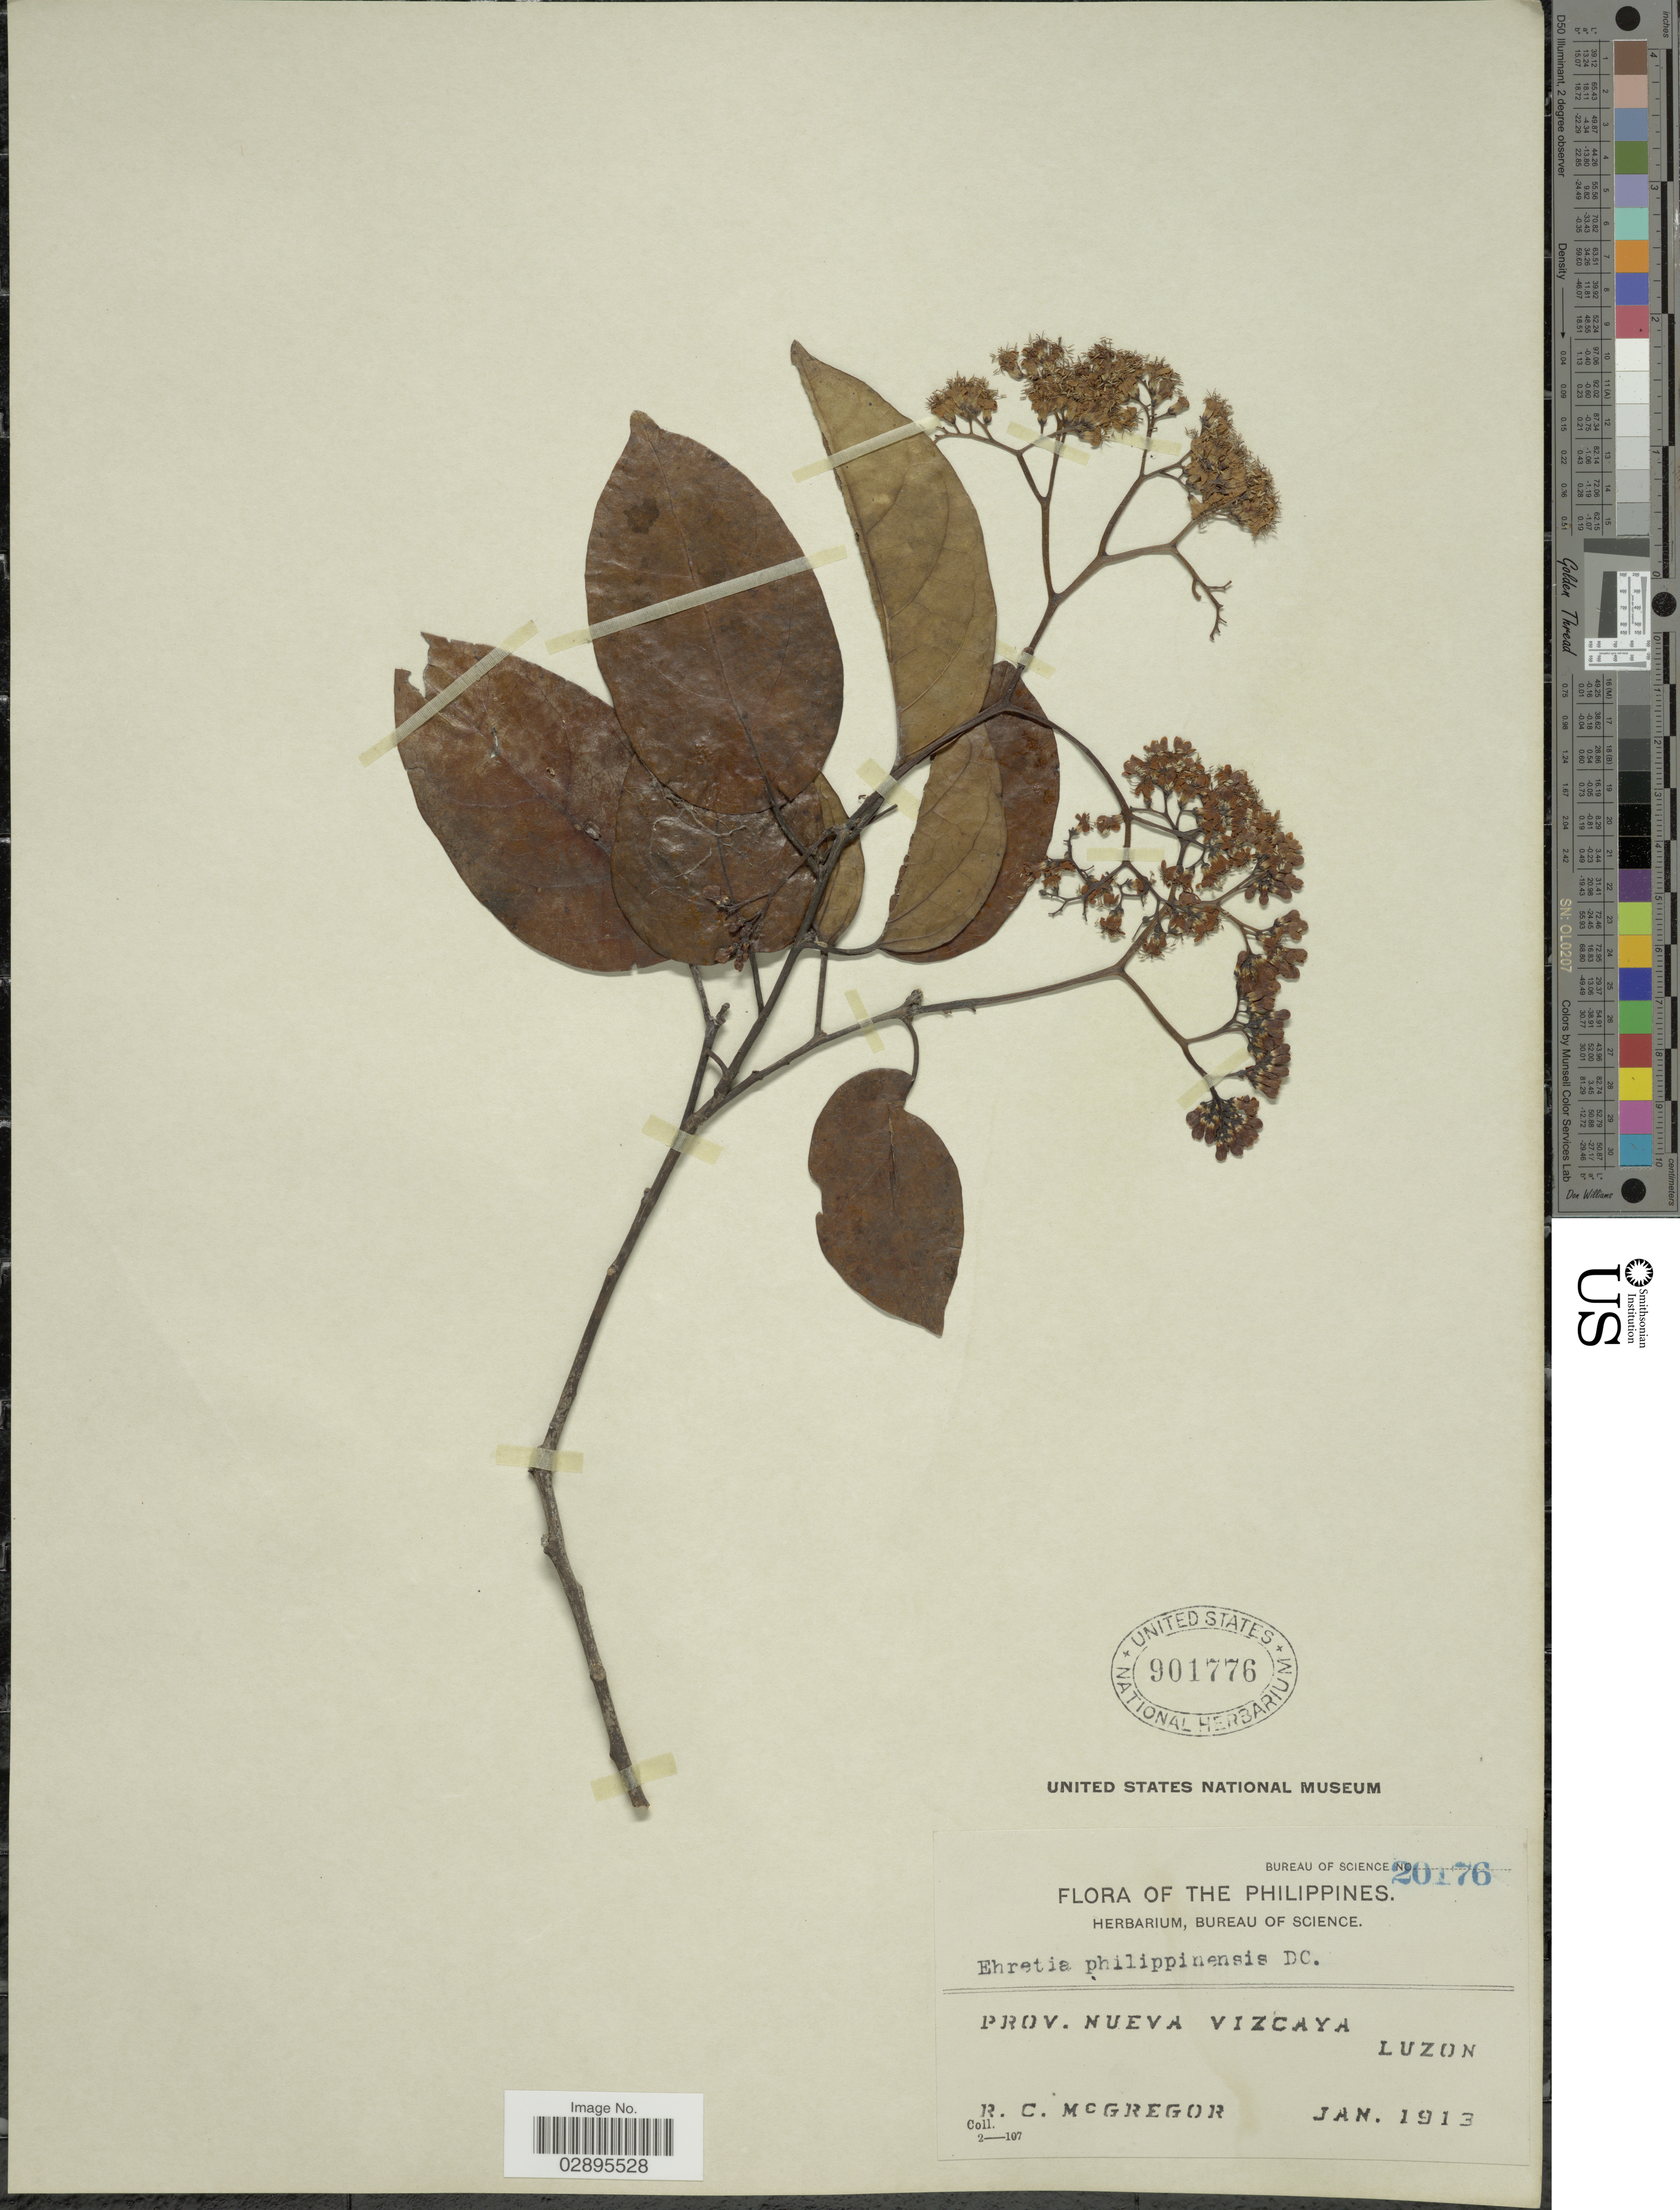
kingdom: Plantae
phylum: Tracheophyta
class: Magnoliopsida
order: Boraginales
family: Ehretiaceae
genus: Ehretia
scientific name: Ehretia philippinensis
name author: A. DC.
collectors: R. C. McGregor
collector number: Bureau of Science 20176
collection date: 1913-01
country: Philippines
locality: Prov. Nueva Vizcaya, Luzon.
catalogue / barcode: US 901776